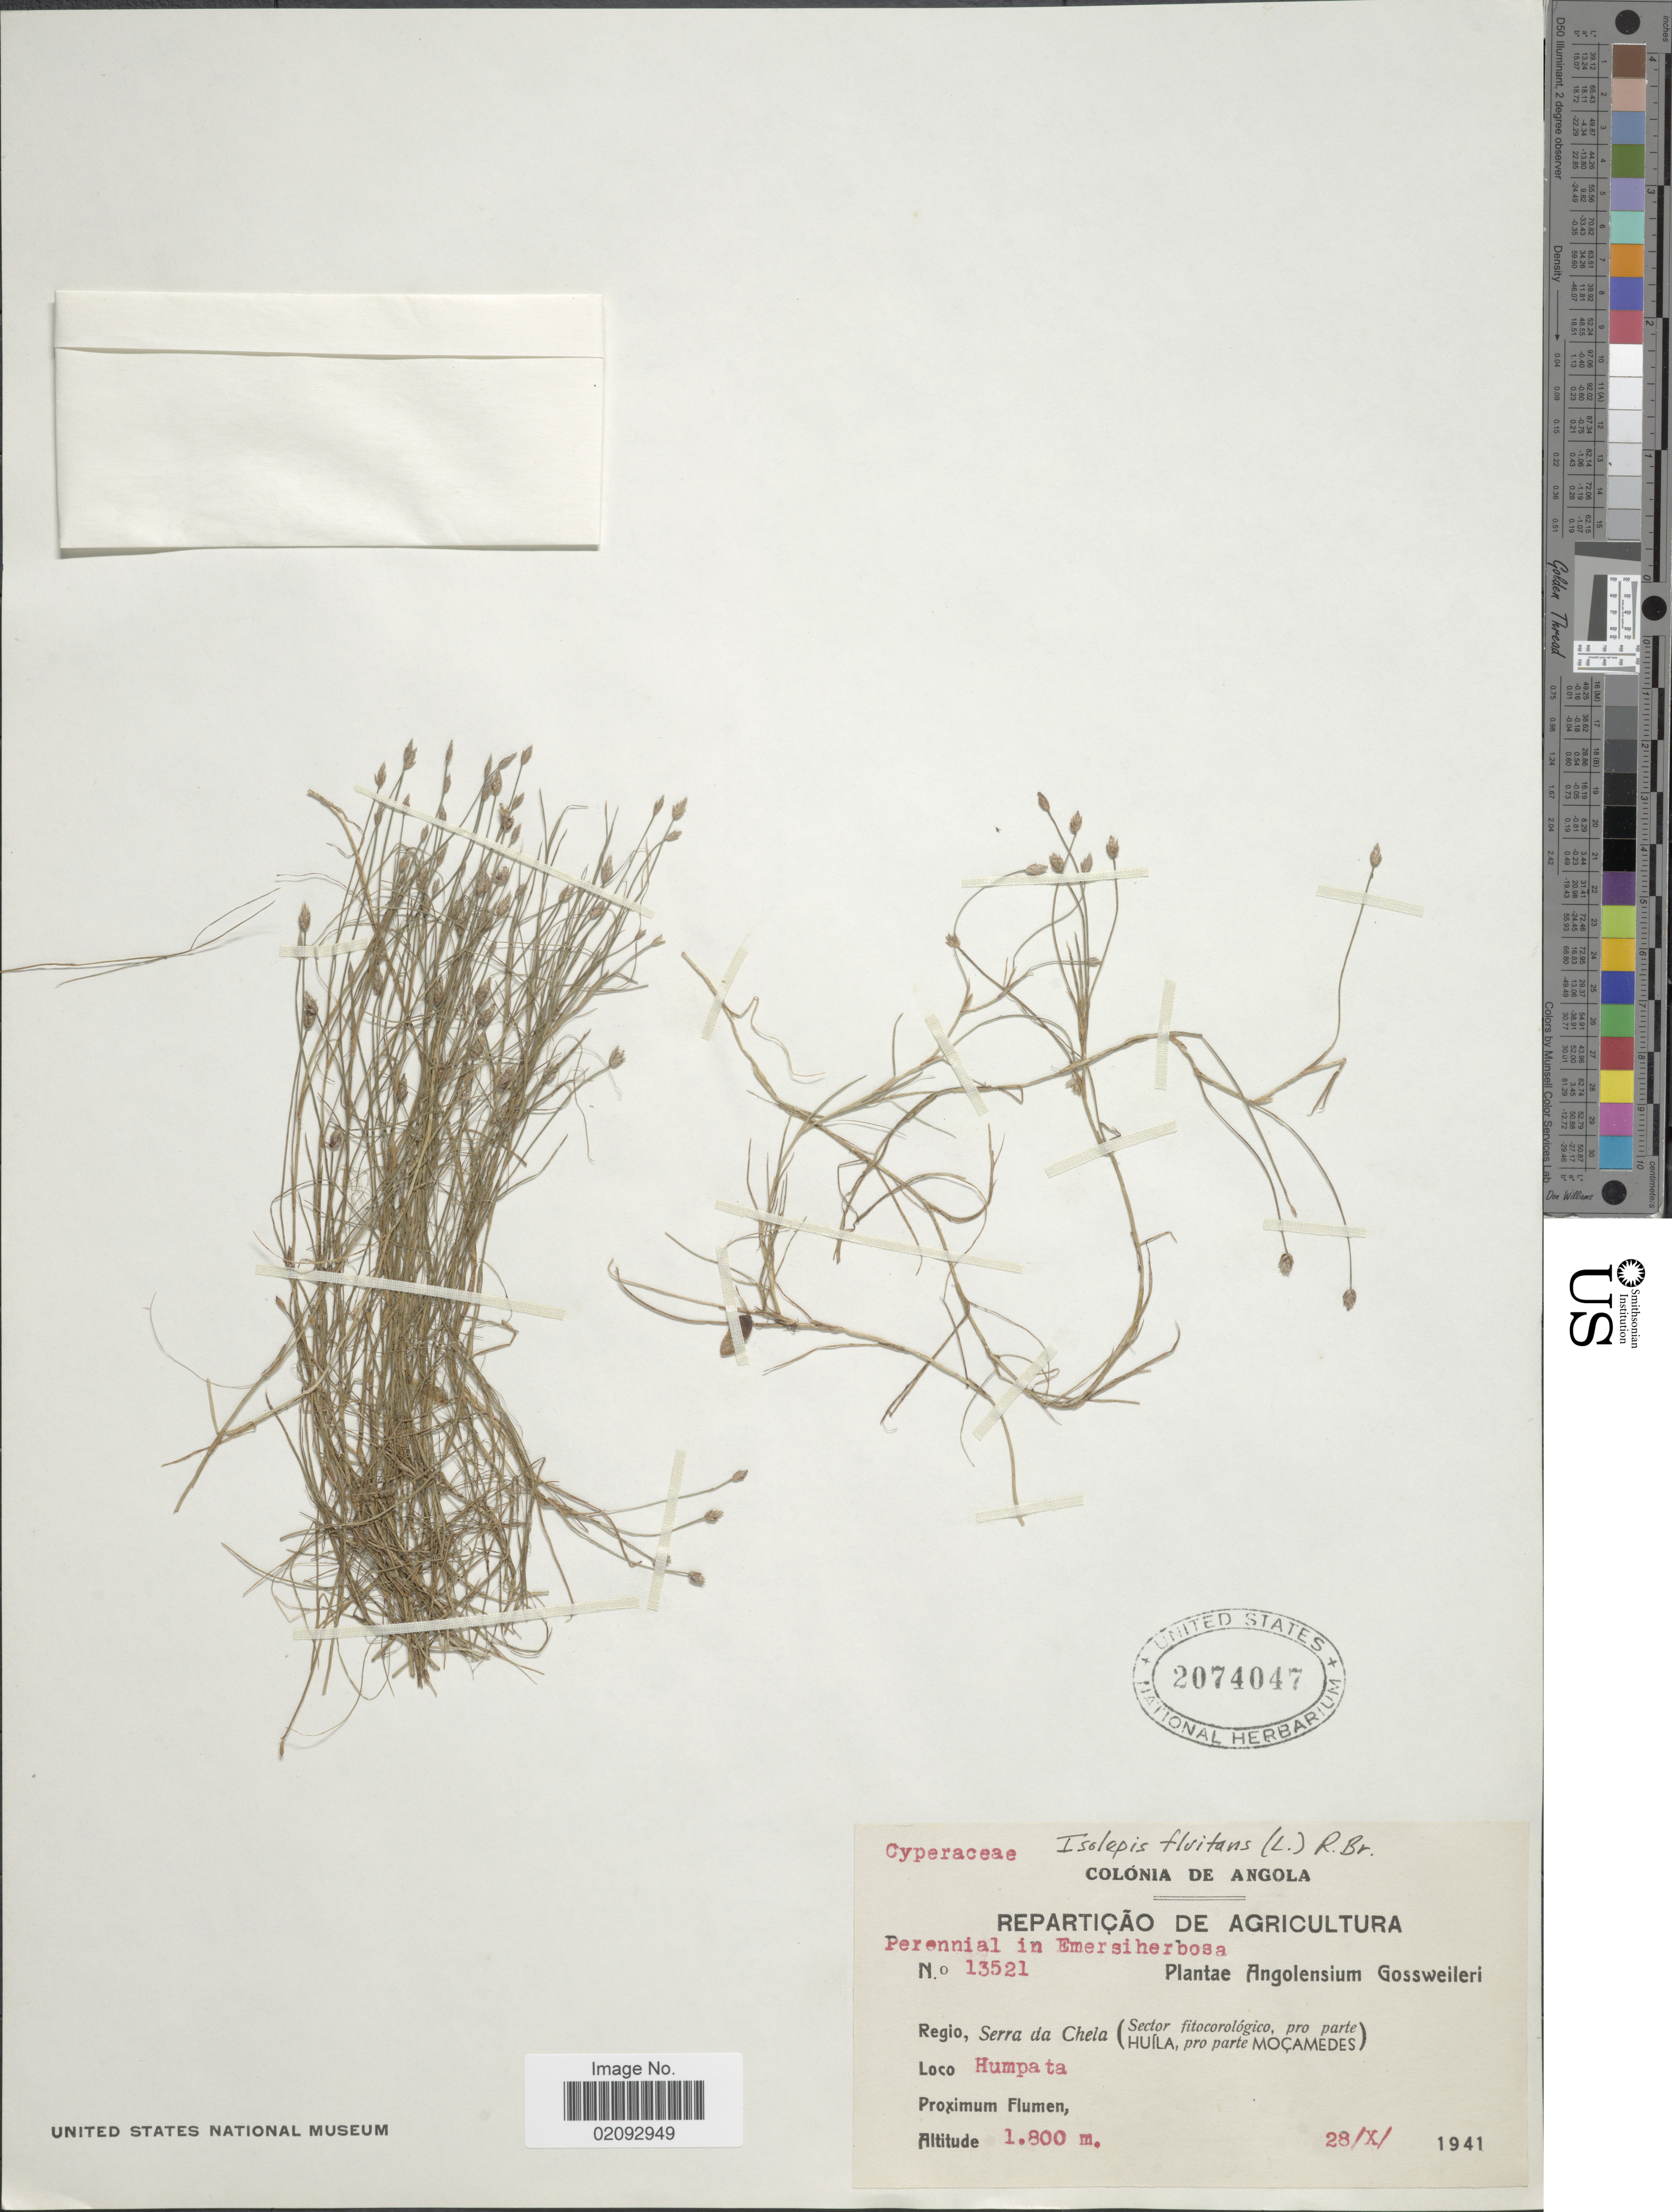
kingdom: Plantae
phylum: Tracheophyta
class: Liliopsida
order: Poales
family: Cyperaceae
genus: Isolepis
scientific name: Isolepis fluitans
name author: (L.) R. Br.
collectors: -. Gossweiler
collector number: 13521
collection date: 1941-10-28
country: Angola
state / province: Huila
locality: Colonia de Angola, Regio, Serra da Chela (Sector fitocorológico, pro parte Huíla, pro parte Moçamedes, Humpata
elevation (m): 1800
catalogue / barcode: US 2074047